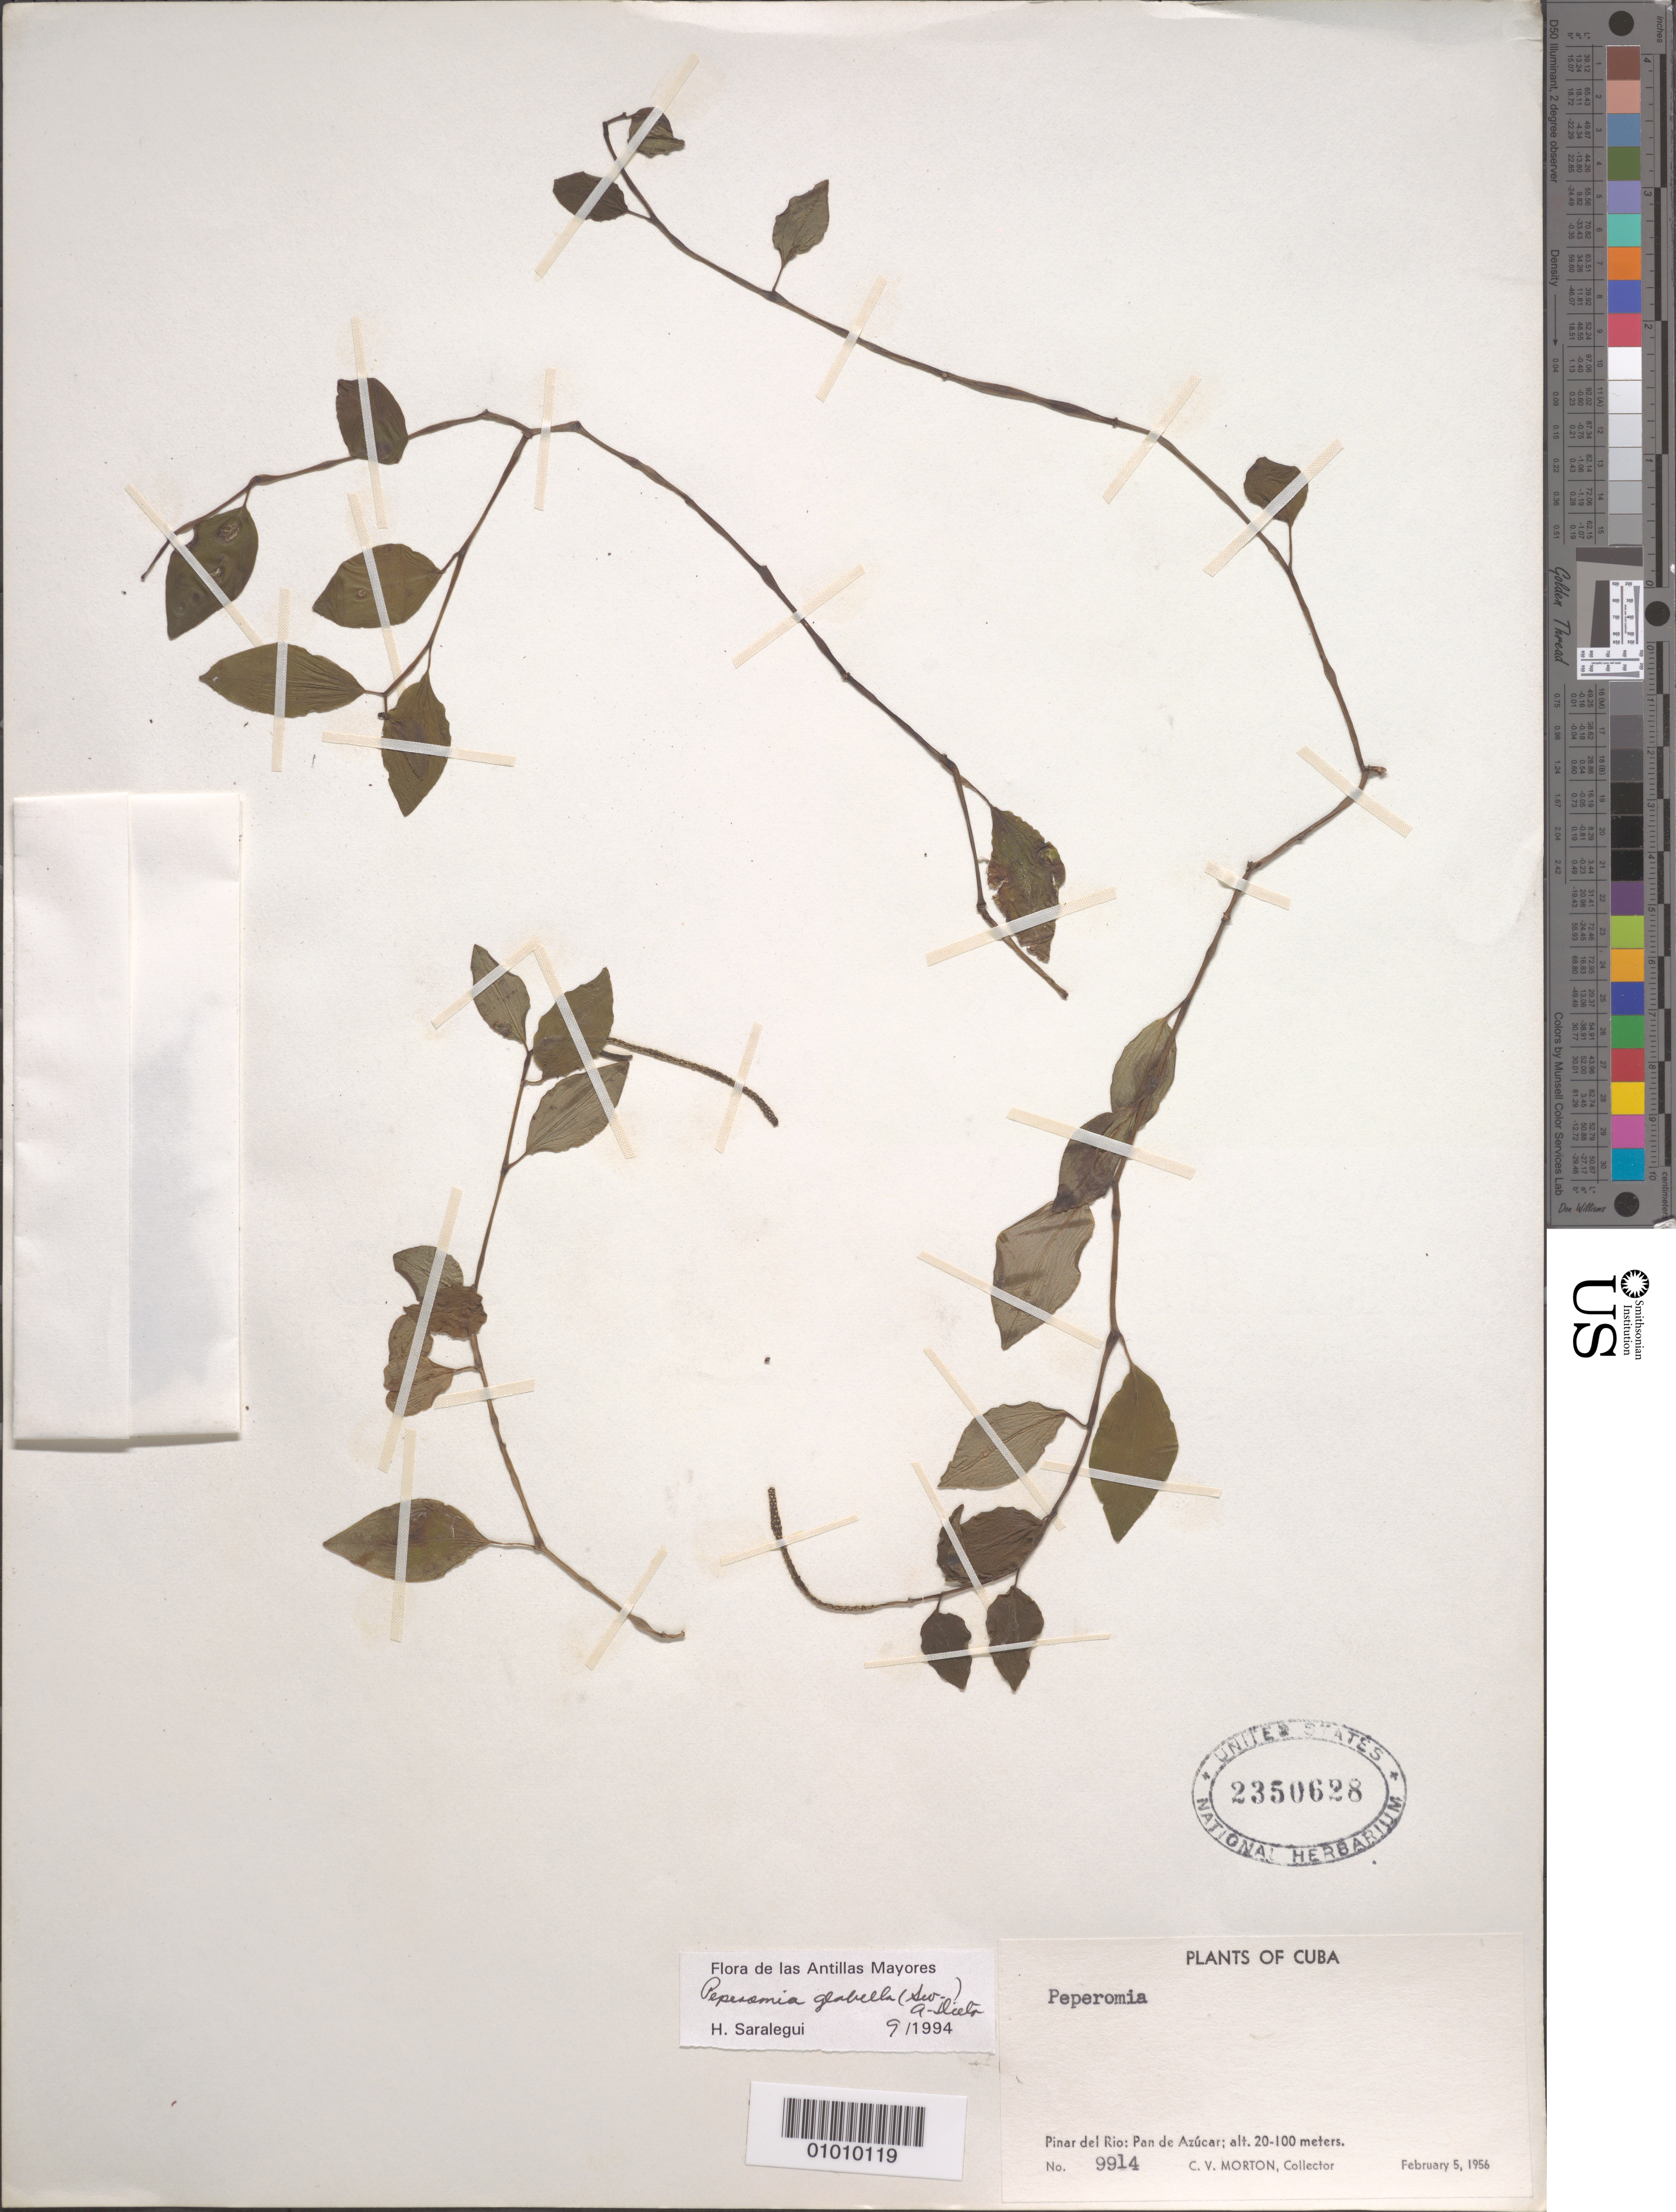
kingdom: Plantae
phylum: Tracheophyta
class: Magnoliopsida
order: Piperales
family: Piperaceae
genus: Peperomia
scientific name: Peperomia glabella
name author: (Sw.) A. Dietr.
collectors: C. V. Morton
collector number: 9914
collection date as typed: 05 Feb 1956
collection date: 1956-02-05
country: Cuba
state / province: Pinar del Rio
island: Cuba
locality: Pinar del Rio: Pan de Azucar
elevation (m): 20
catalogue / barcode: US 2350628